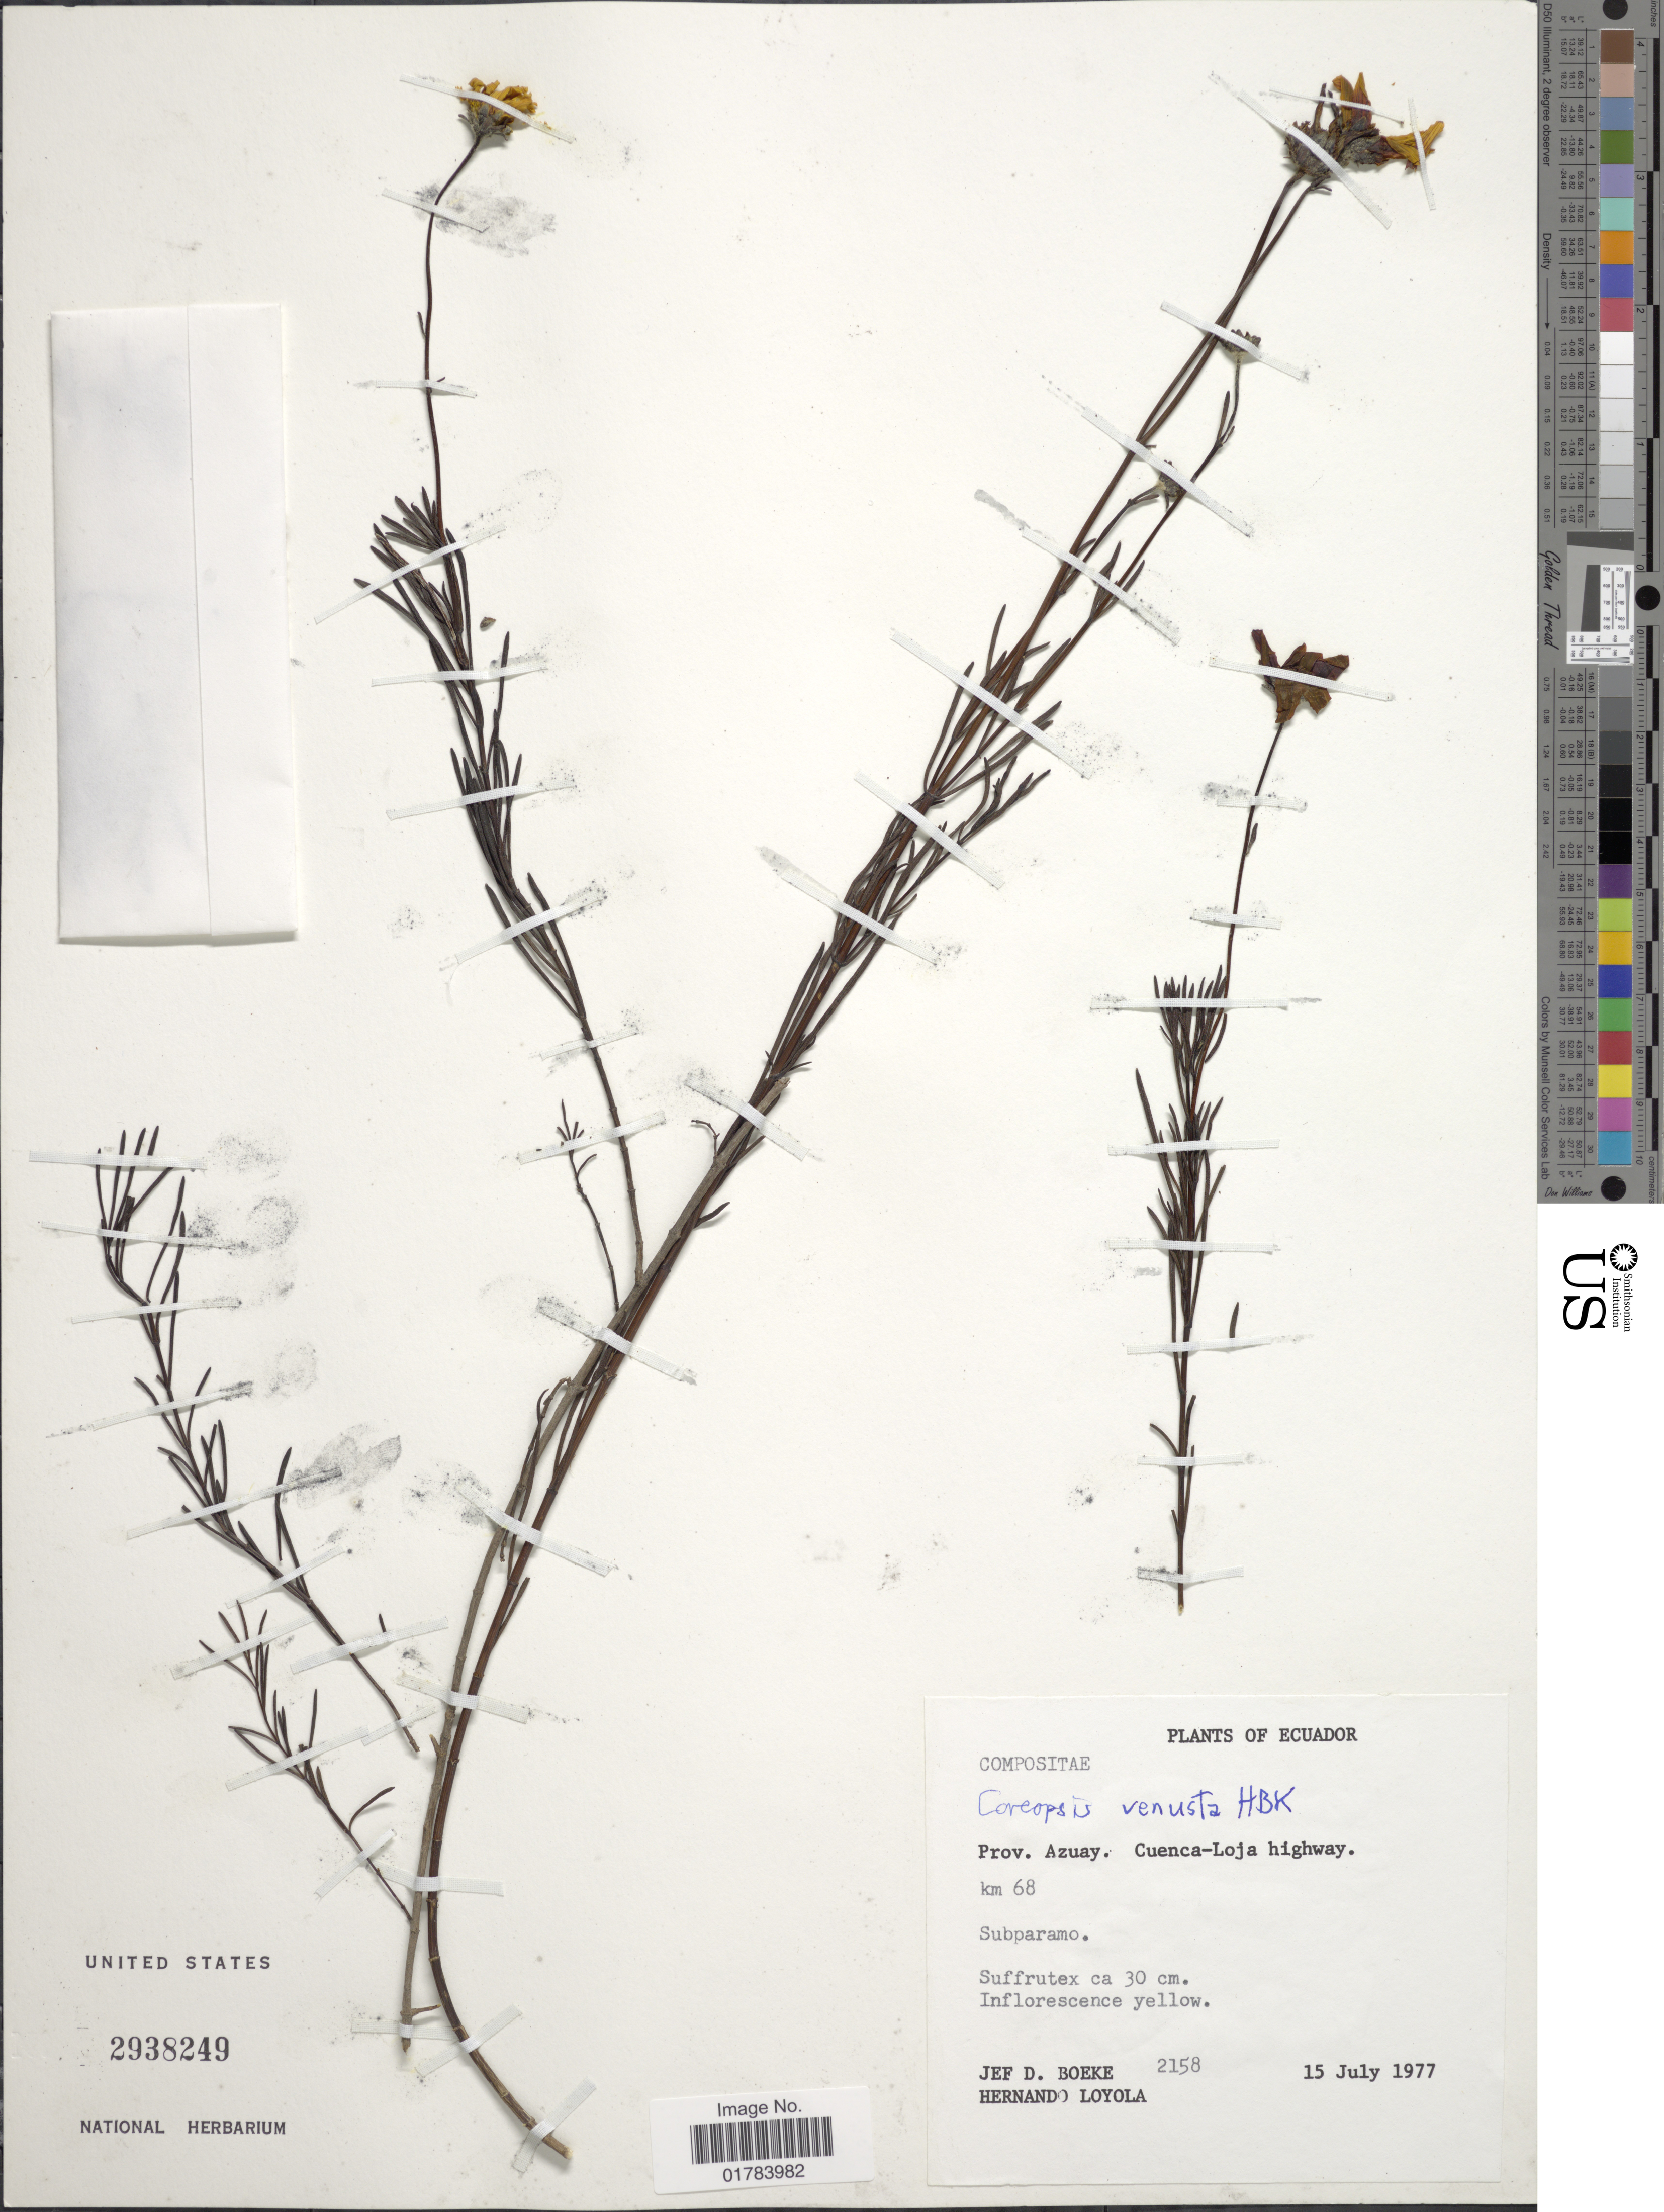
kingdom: Plantae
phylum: Tracheophyta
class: Magnoliopsida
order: Asterales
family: Asteraceae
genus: Coreopsis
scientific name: Coreopsis venusta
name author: Kunth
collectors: J. D. Boeke & H. Loyola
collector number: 2158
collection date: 1977-07-15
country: Ecuador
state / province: Azuay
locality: Cuenca-Loja highway, km 68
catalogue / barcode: US 2938249